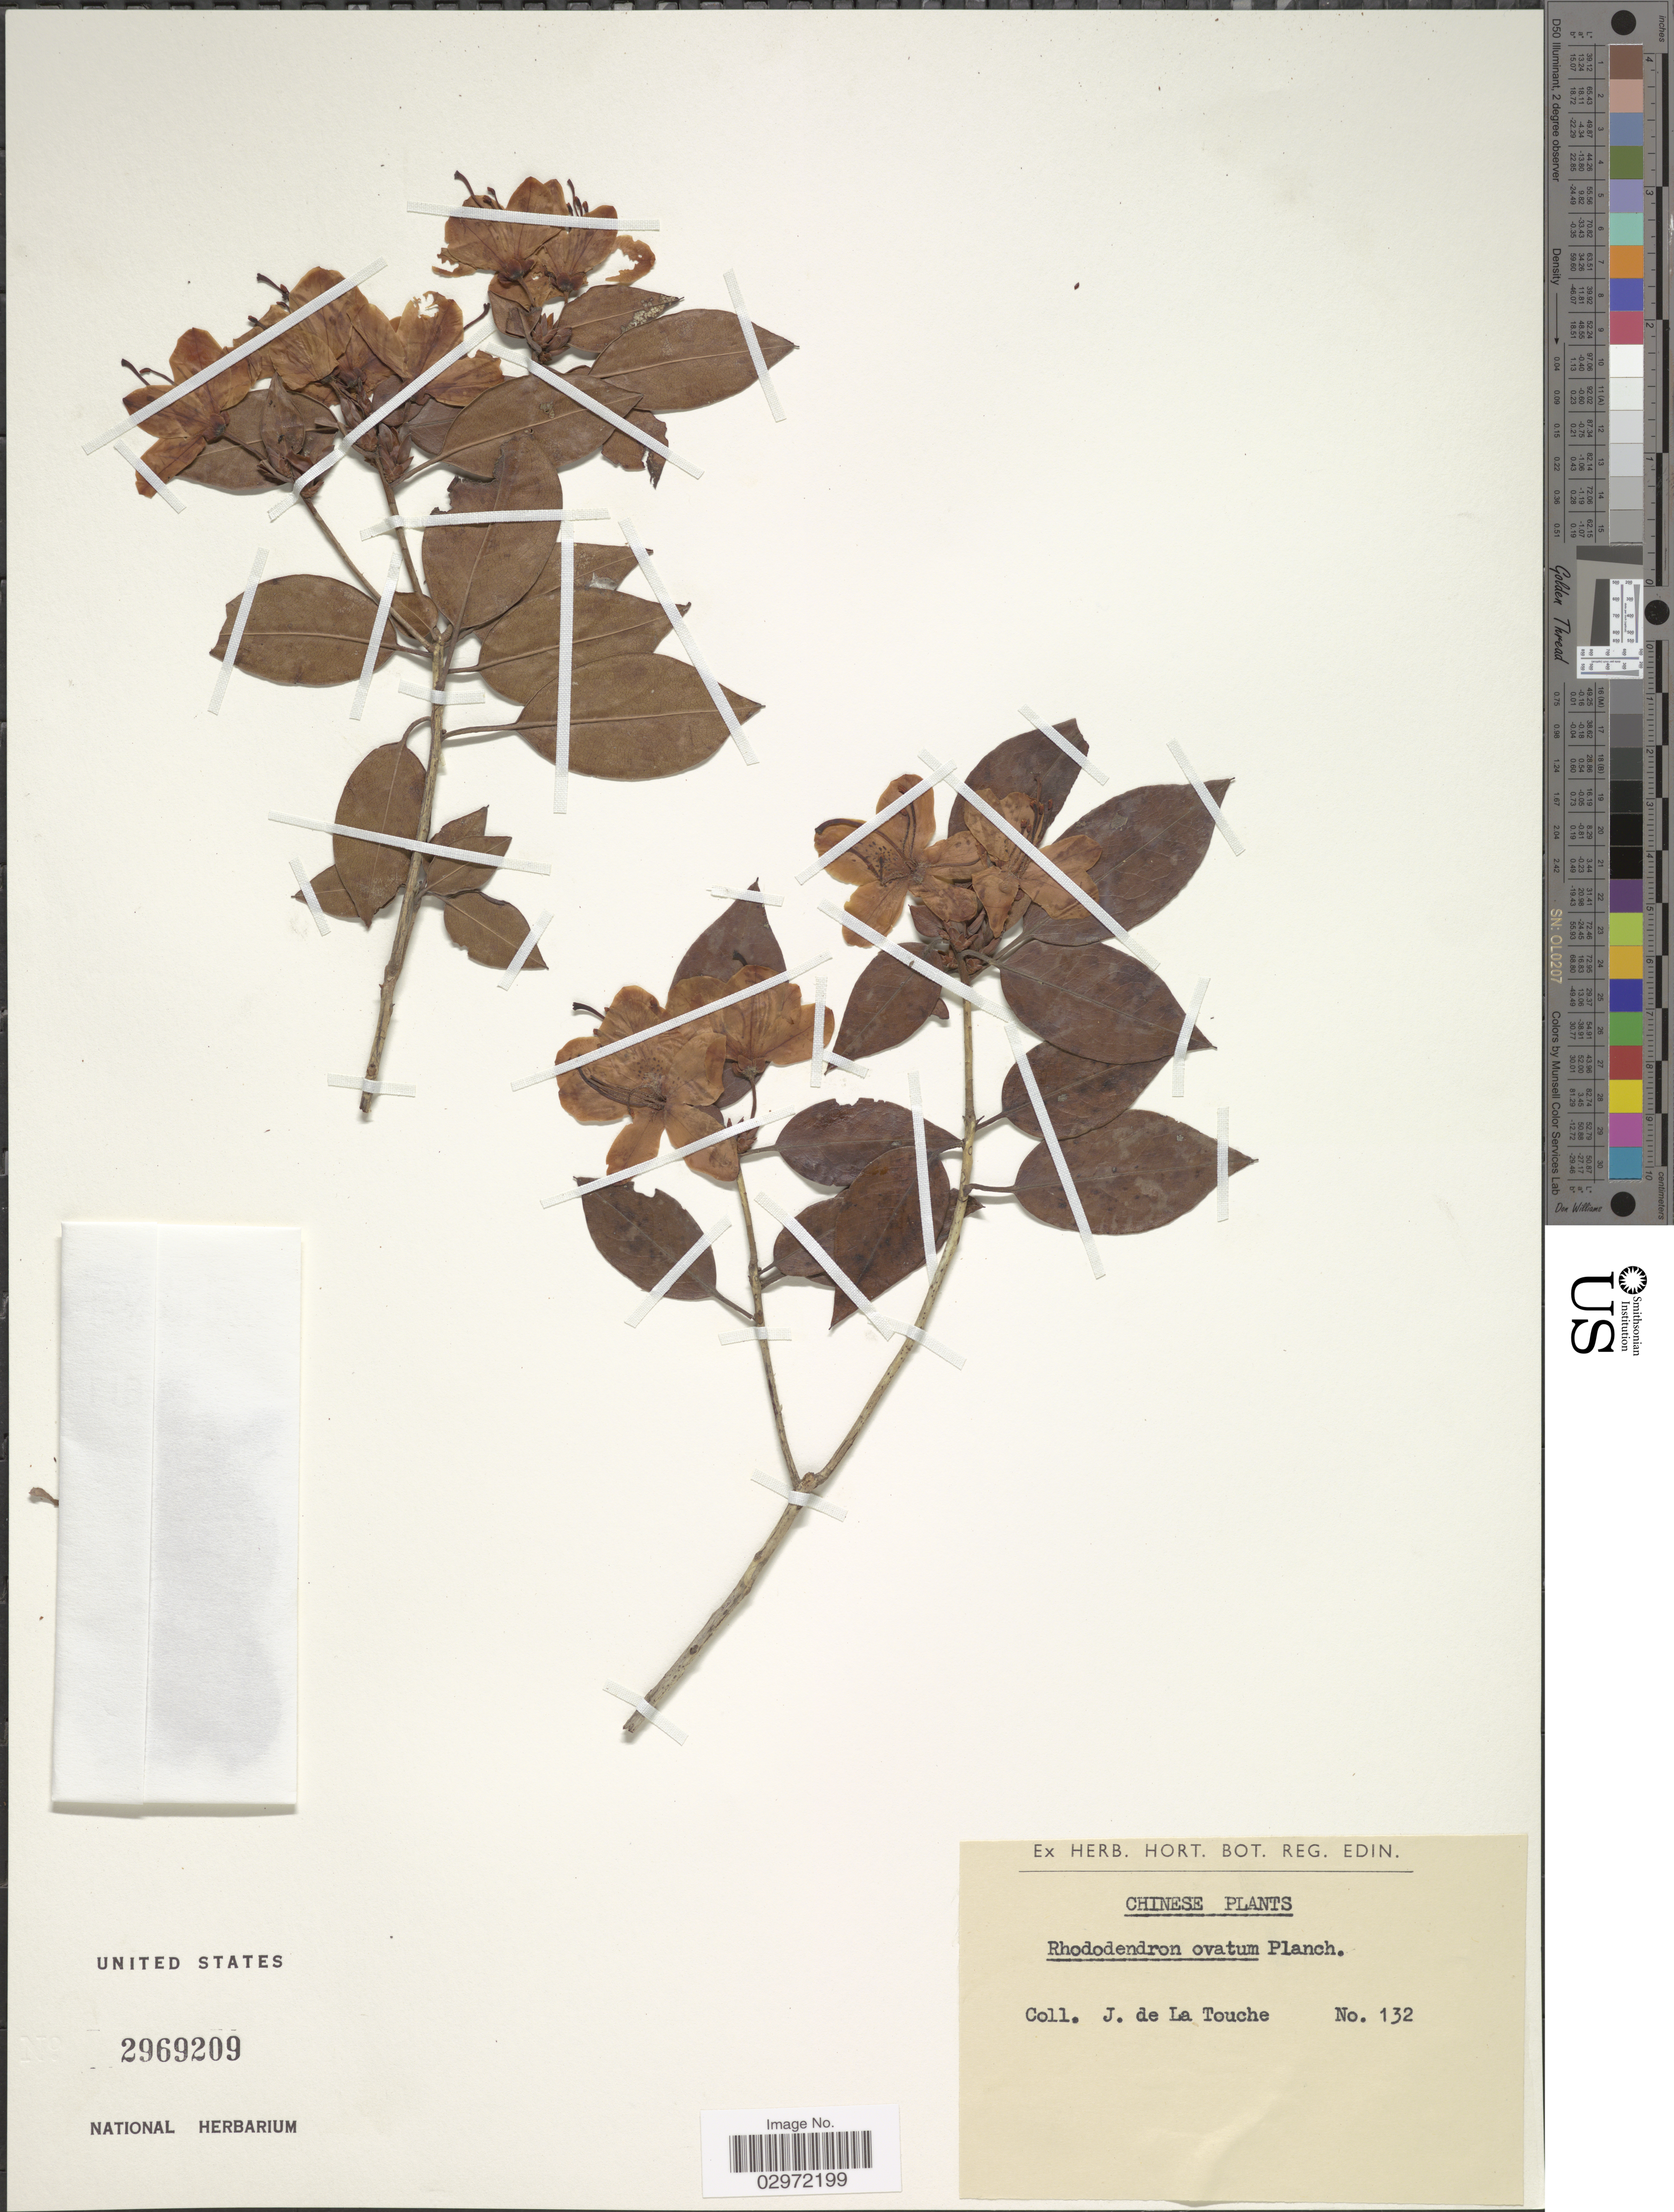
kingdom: Plantae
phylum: Tracheophyta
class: Magnoliopsida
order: Ericales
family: Ericaceae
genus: Rhododendron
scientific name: Rhododendron ovatum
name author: (Lindl.) Planch. ex Maxim.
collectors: J. de la Touche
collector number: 132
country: China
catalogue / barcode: US 2969209